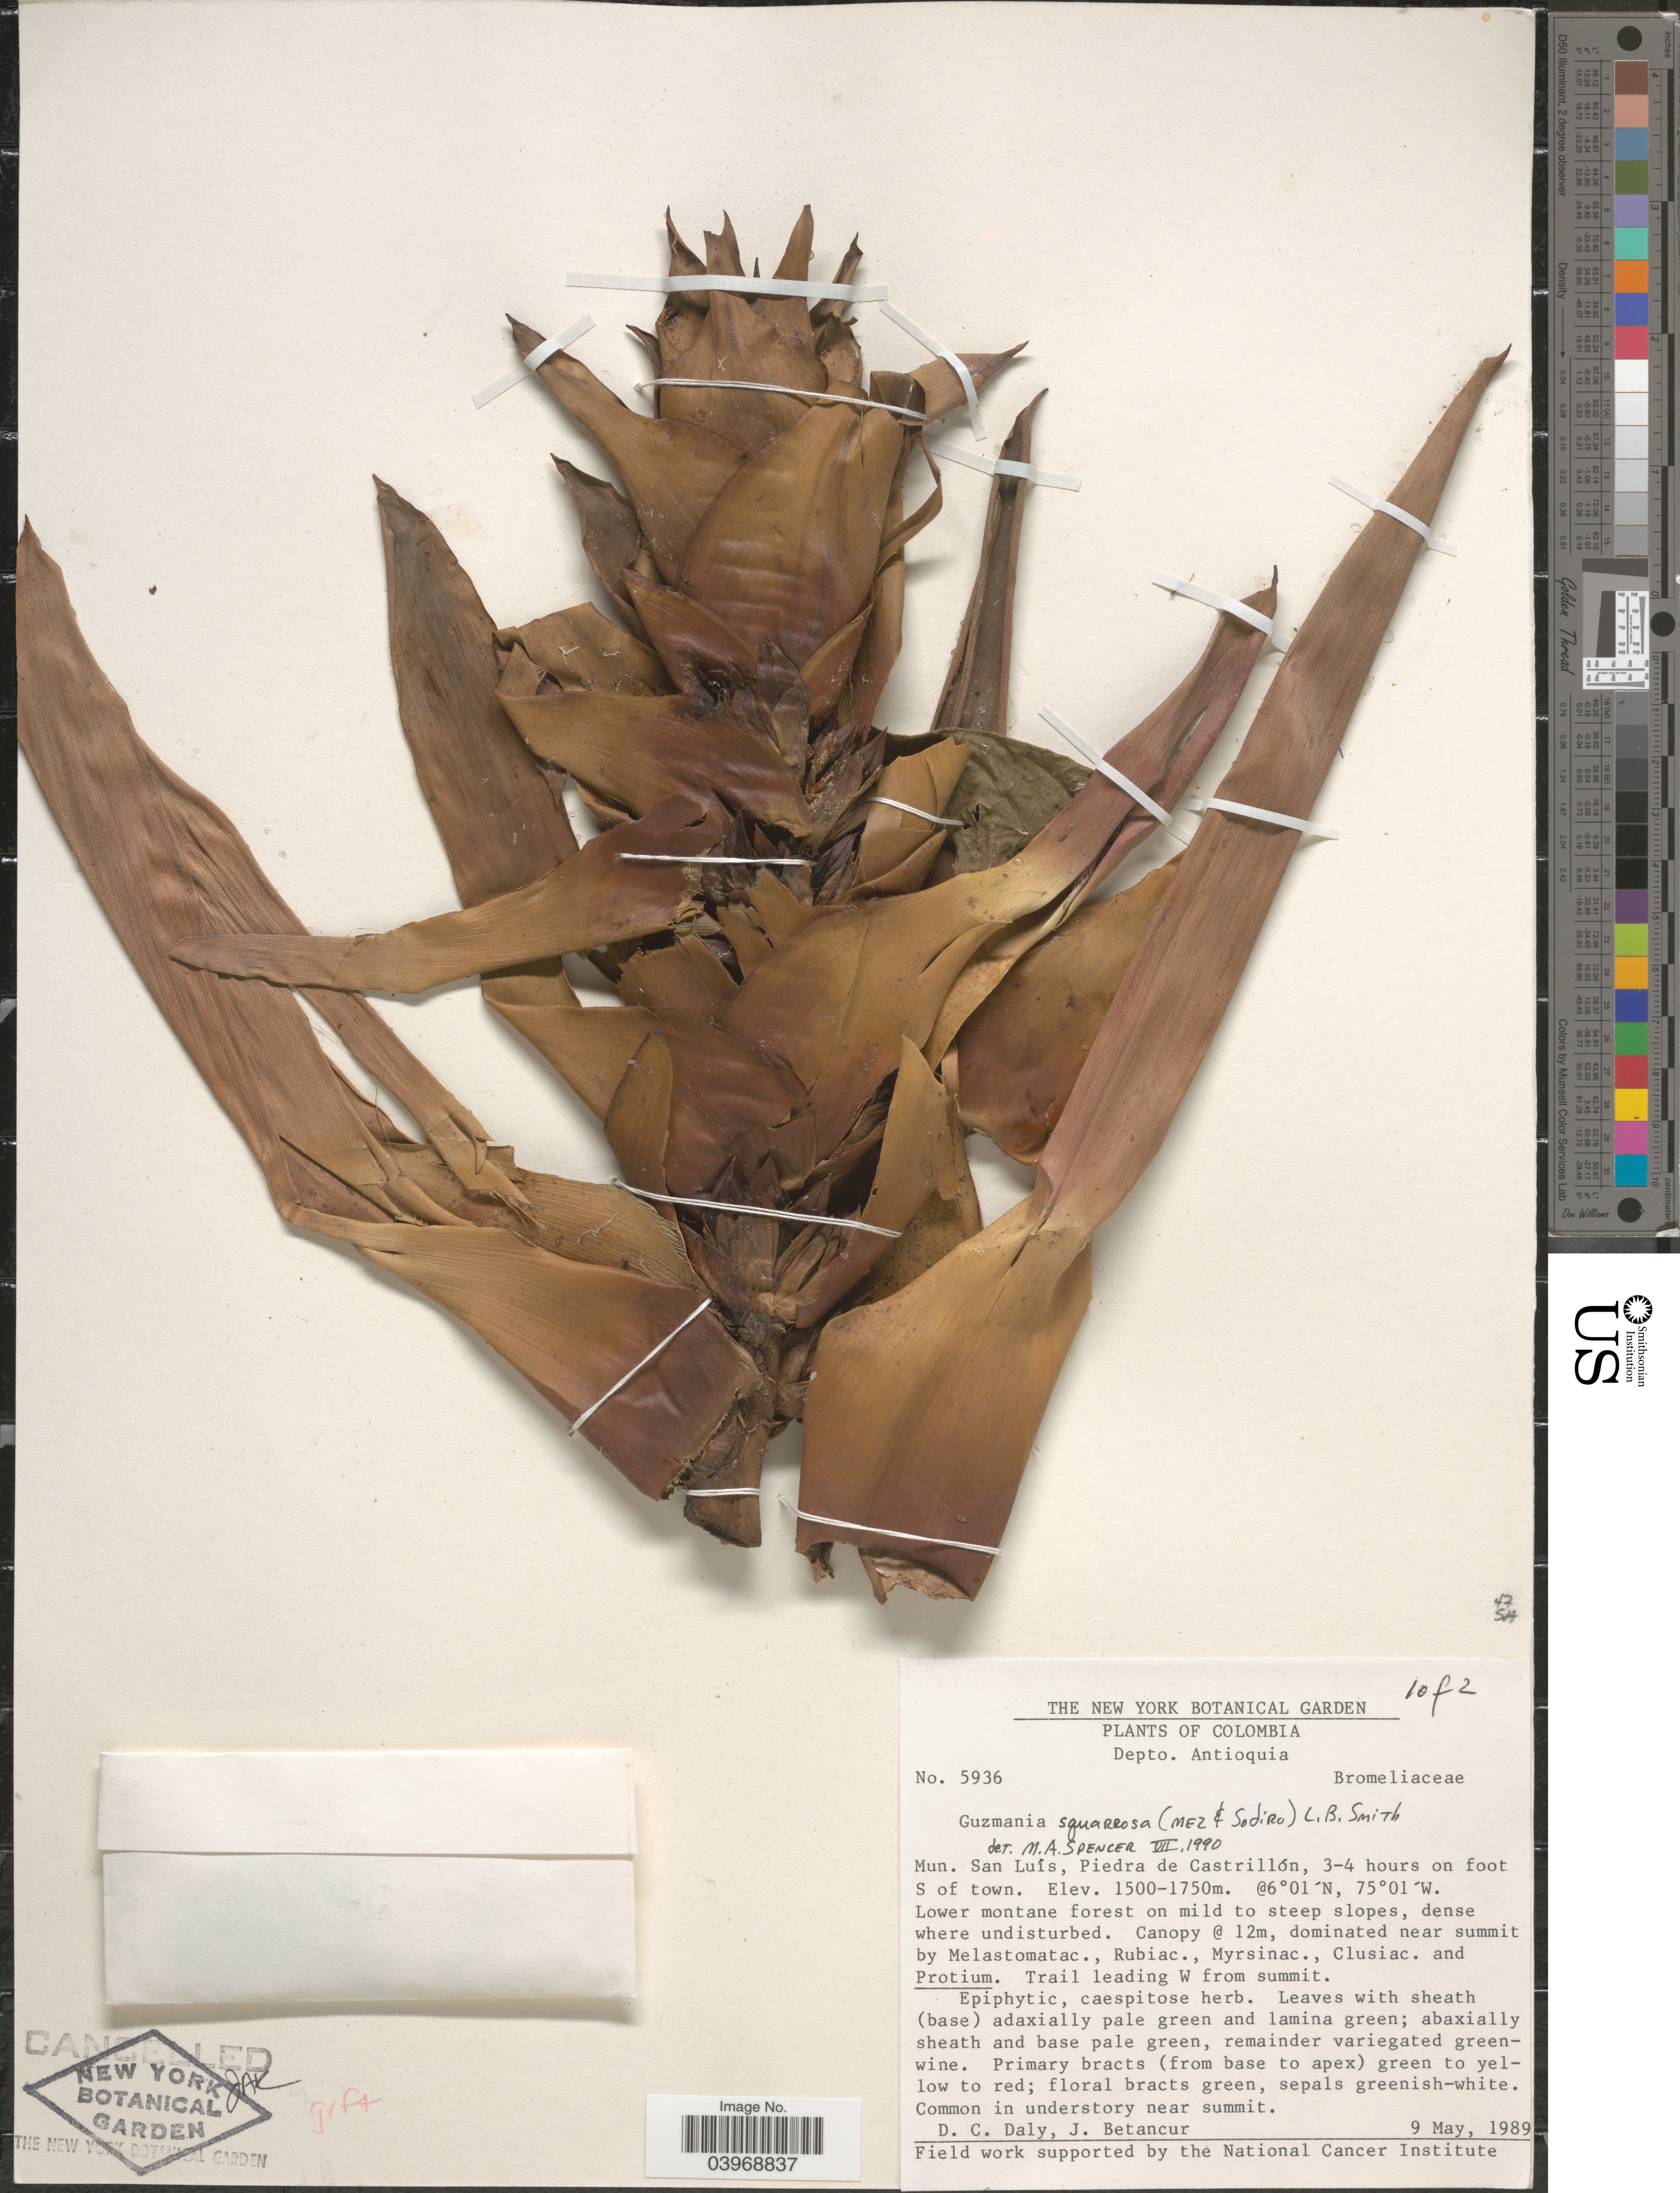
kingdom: Plantae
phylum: Tracheophyta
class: Liliopsida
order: Poales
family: Bromeliaceae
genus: Guzmania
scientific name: Guzmania squarrosa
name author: (Mez & Sodiro) L.B. Sm. & Pittendr.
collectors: D. C. Daly & J. Betancur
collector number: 5936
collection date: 1989-05-09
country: Colombia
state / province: Antioquia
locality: Depto. Antioquia. Mun. San Luis, Piedra de Castrillón, 3-4 hours on foot S of town. Lower montane forest on mild to steep slopes, dense where undisturbed. Trail leading W from summit.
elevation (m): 1500